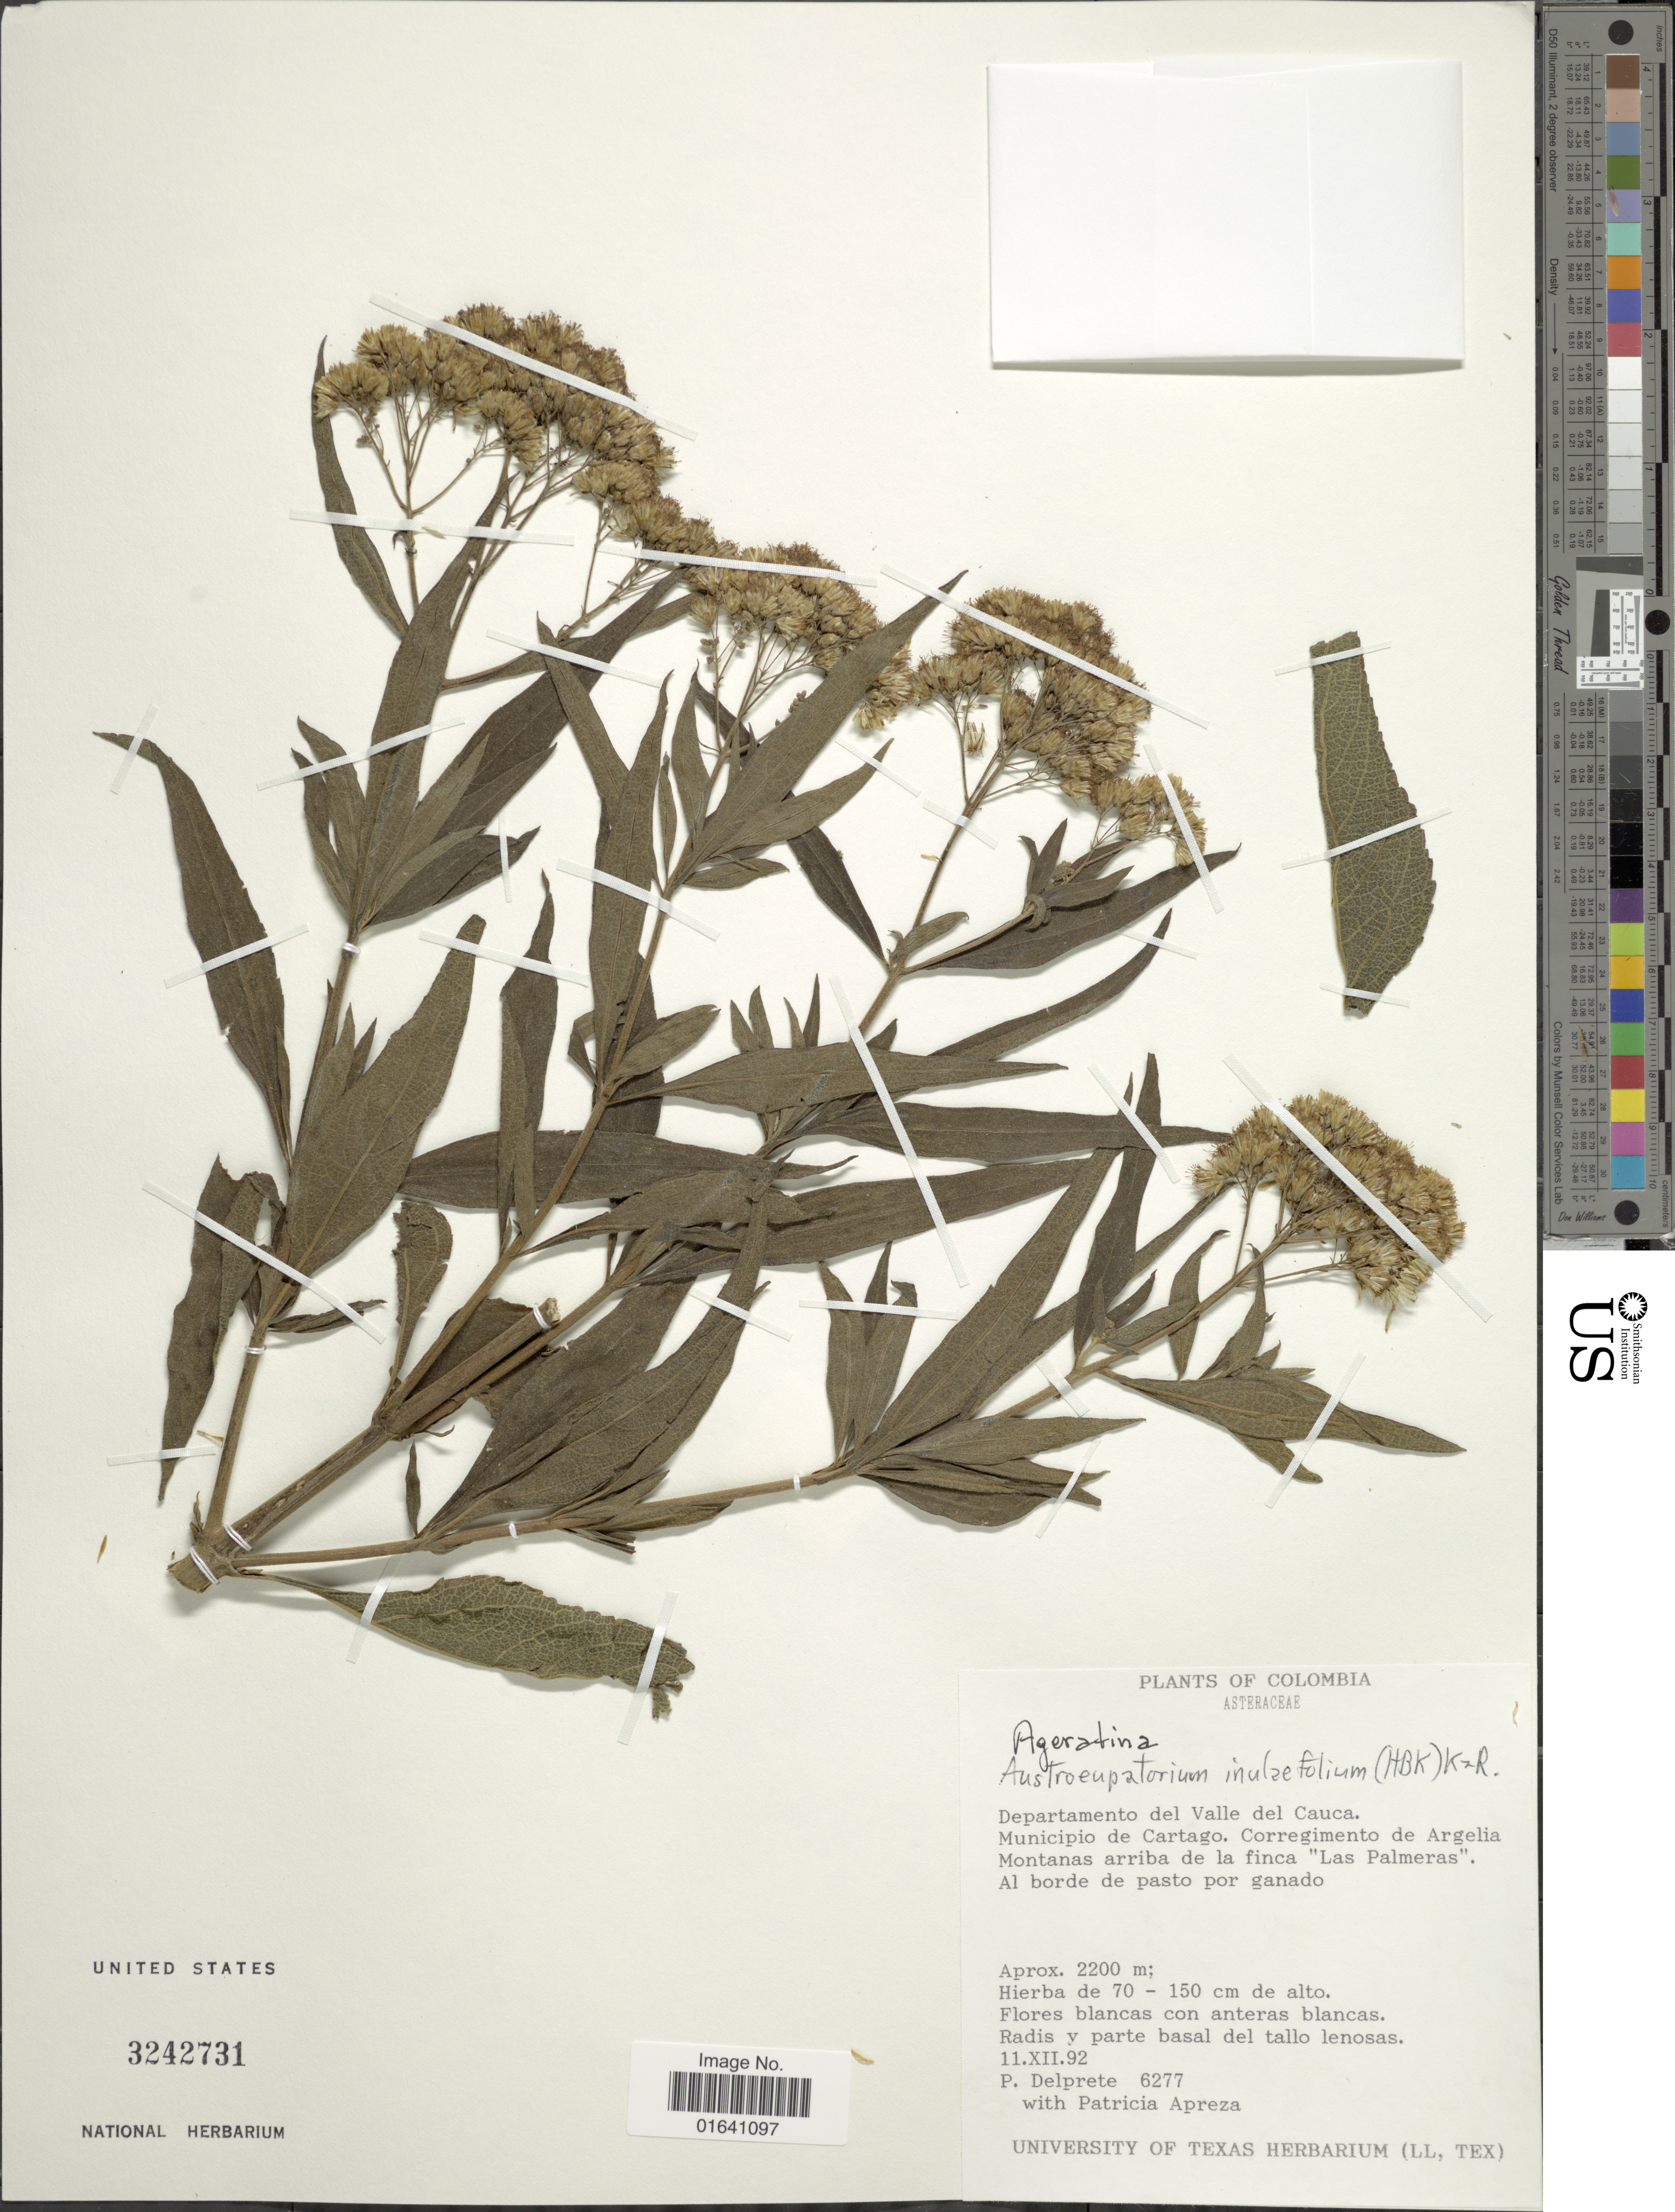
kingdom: Plantae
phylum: Tracheophyta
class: Magnoliopsida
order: Asterales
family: Asteraceae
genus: Austroeupatorium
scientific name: Austroeupatorium inulaefolium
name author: (Kunth) R.M. King & H. Rob.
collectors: P. G. Delprete & P. Apreza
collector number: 6277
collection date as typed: Transcribed d/m/y: 11/12/92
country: Colombia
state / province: Valle del Cauca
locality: Departamento del Valle del Cauca. Municipio de cartago. Corregimento de Argelia Montanas arriba de la finca 'Las Palmeras'. Al borde de pasto por ganado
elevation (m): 2200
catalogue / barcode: US 3242731